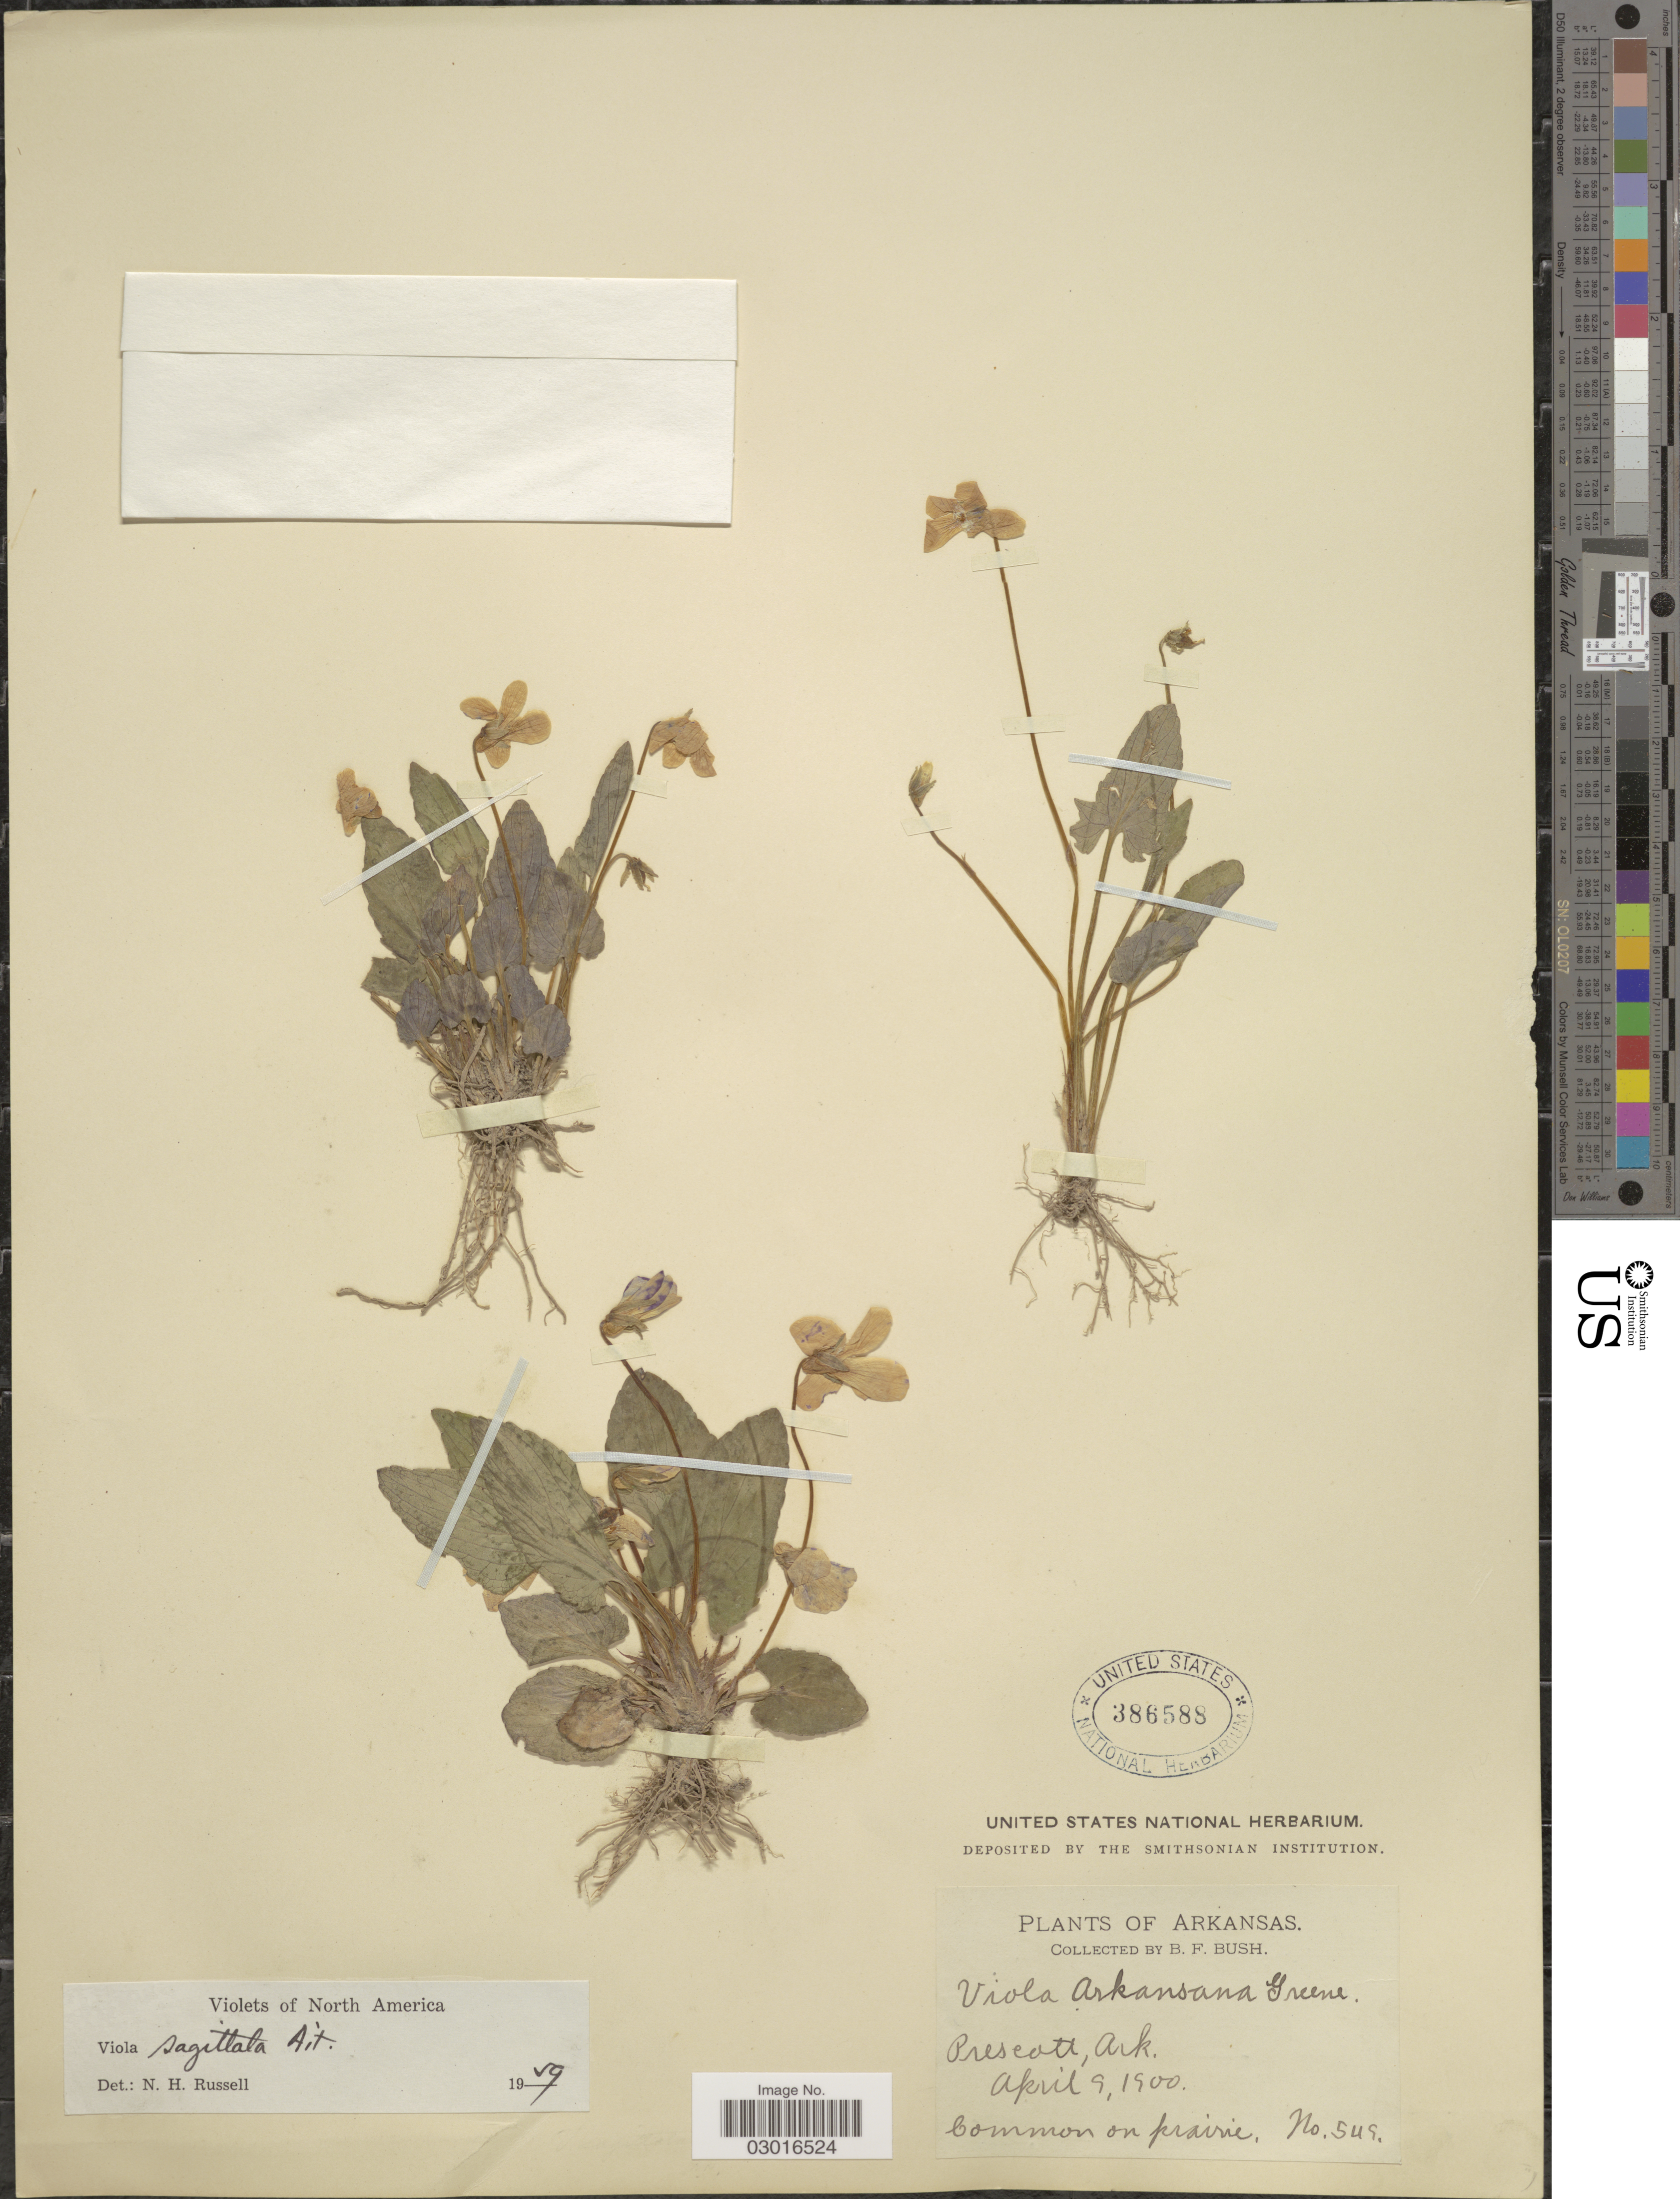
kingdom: Plantae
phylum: Tracheophyta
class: Magnoliopsida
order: Malpighiales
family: Violaceae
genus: Viola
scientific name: Viola sagittata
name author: Aiton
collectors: B. F. Bush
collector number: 549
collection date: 1900-04-09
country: United States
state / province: Arkansas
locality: Prescott, Ark.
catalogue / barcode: US 386588